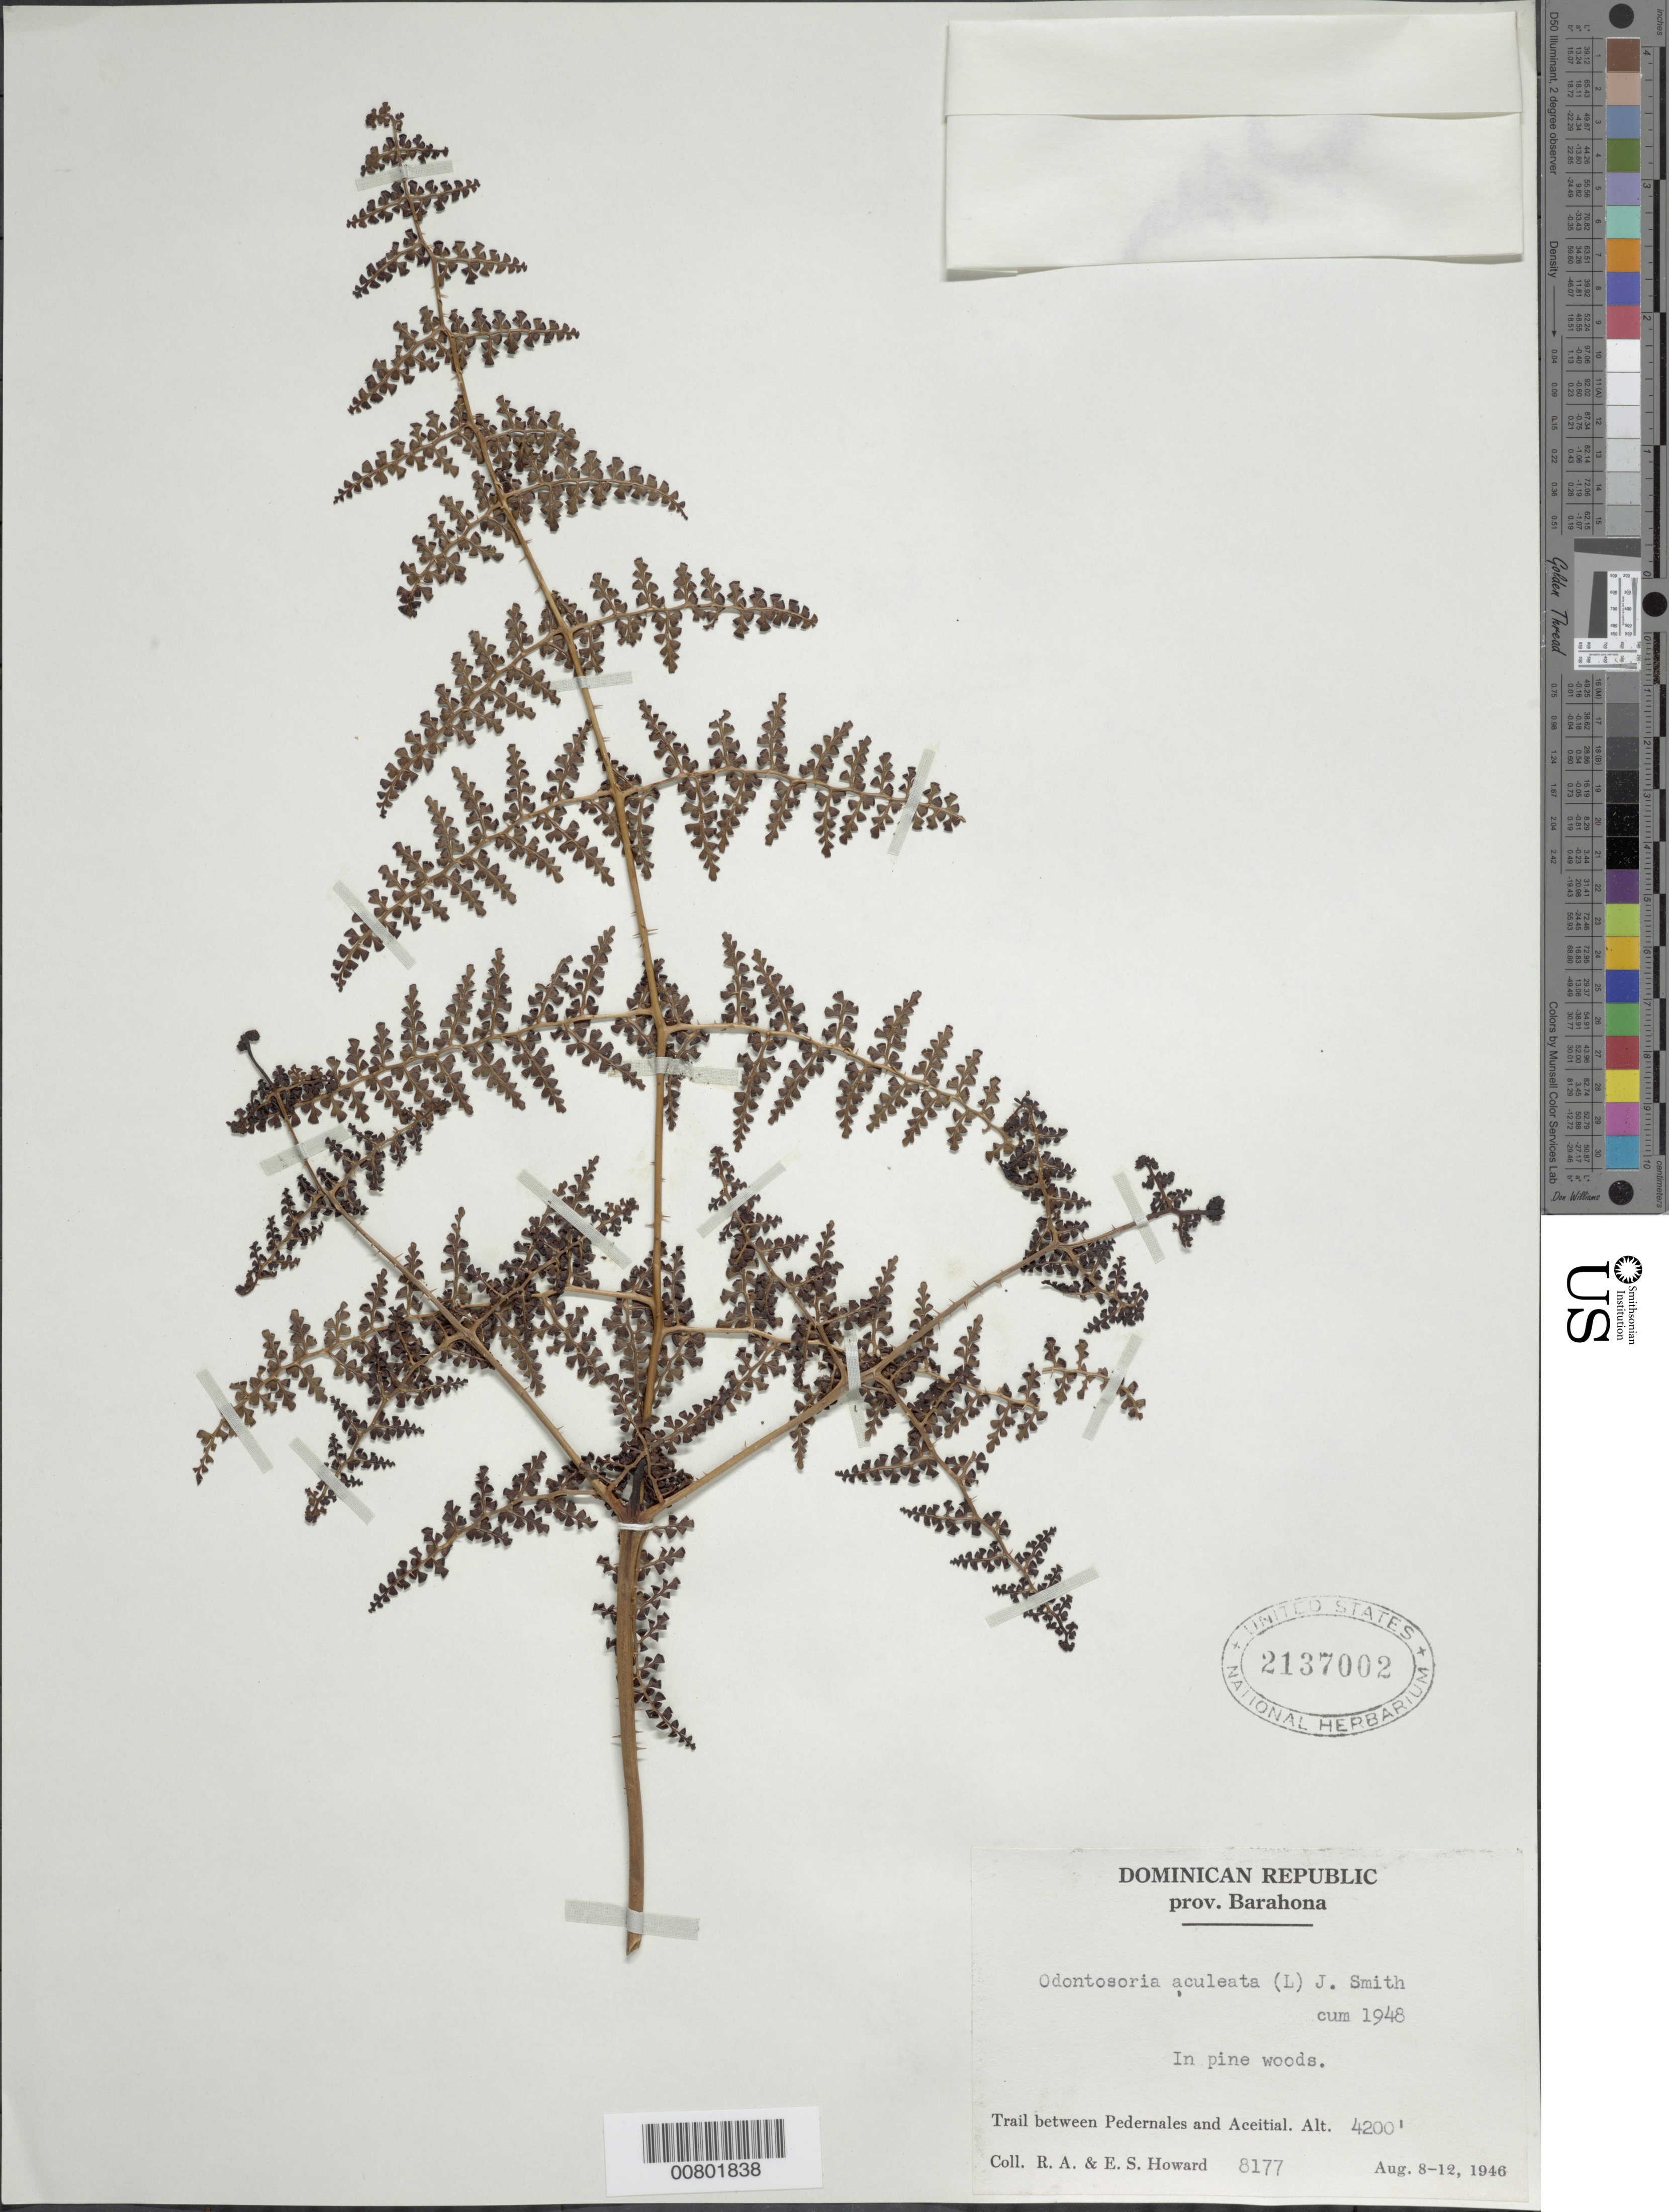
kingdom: Plantae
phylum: Tracheophyta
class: Polypodiopsida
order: Polypodiales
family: Lindsaeaceae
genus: Odontosoria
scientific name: Odontosoria aculeata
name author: (L.) J. Sm.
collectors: R. A. Howard & E. S. Howard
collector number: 8177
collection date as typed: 08 Aug 1946 to 12 Aug 1946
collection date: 1946-08-08/1946-08-12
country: Dominican Republic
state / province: Barahona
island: Hispaniola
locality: Pedernales to Aceitial trail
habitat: Pine woods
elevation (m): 1280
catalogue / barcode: US 2137002